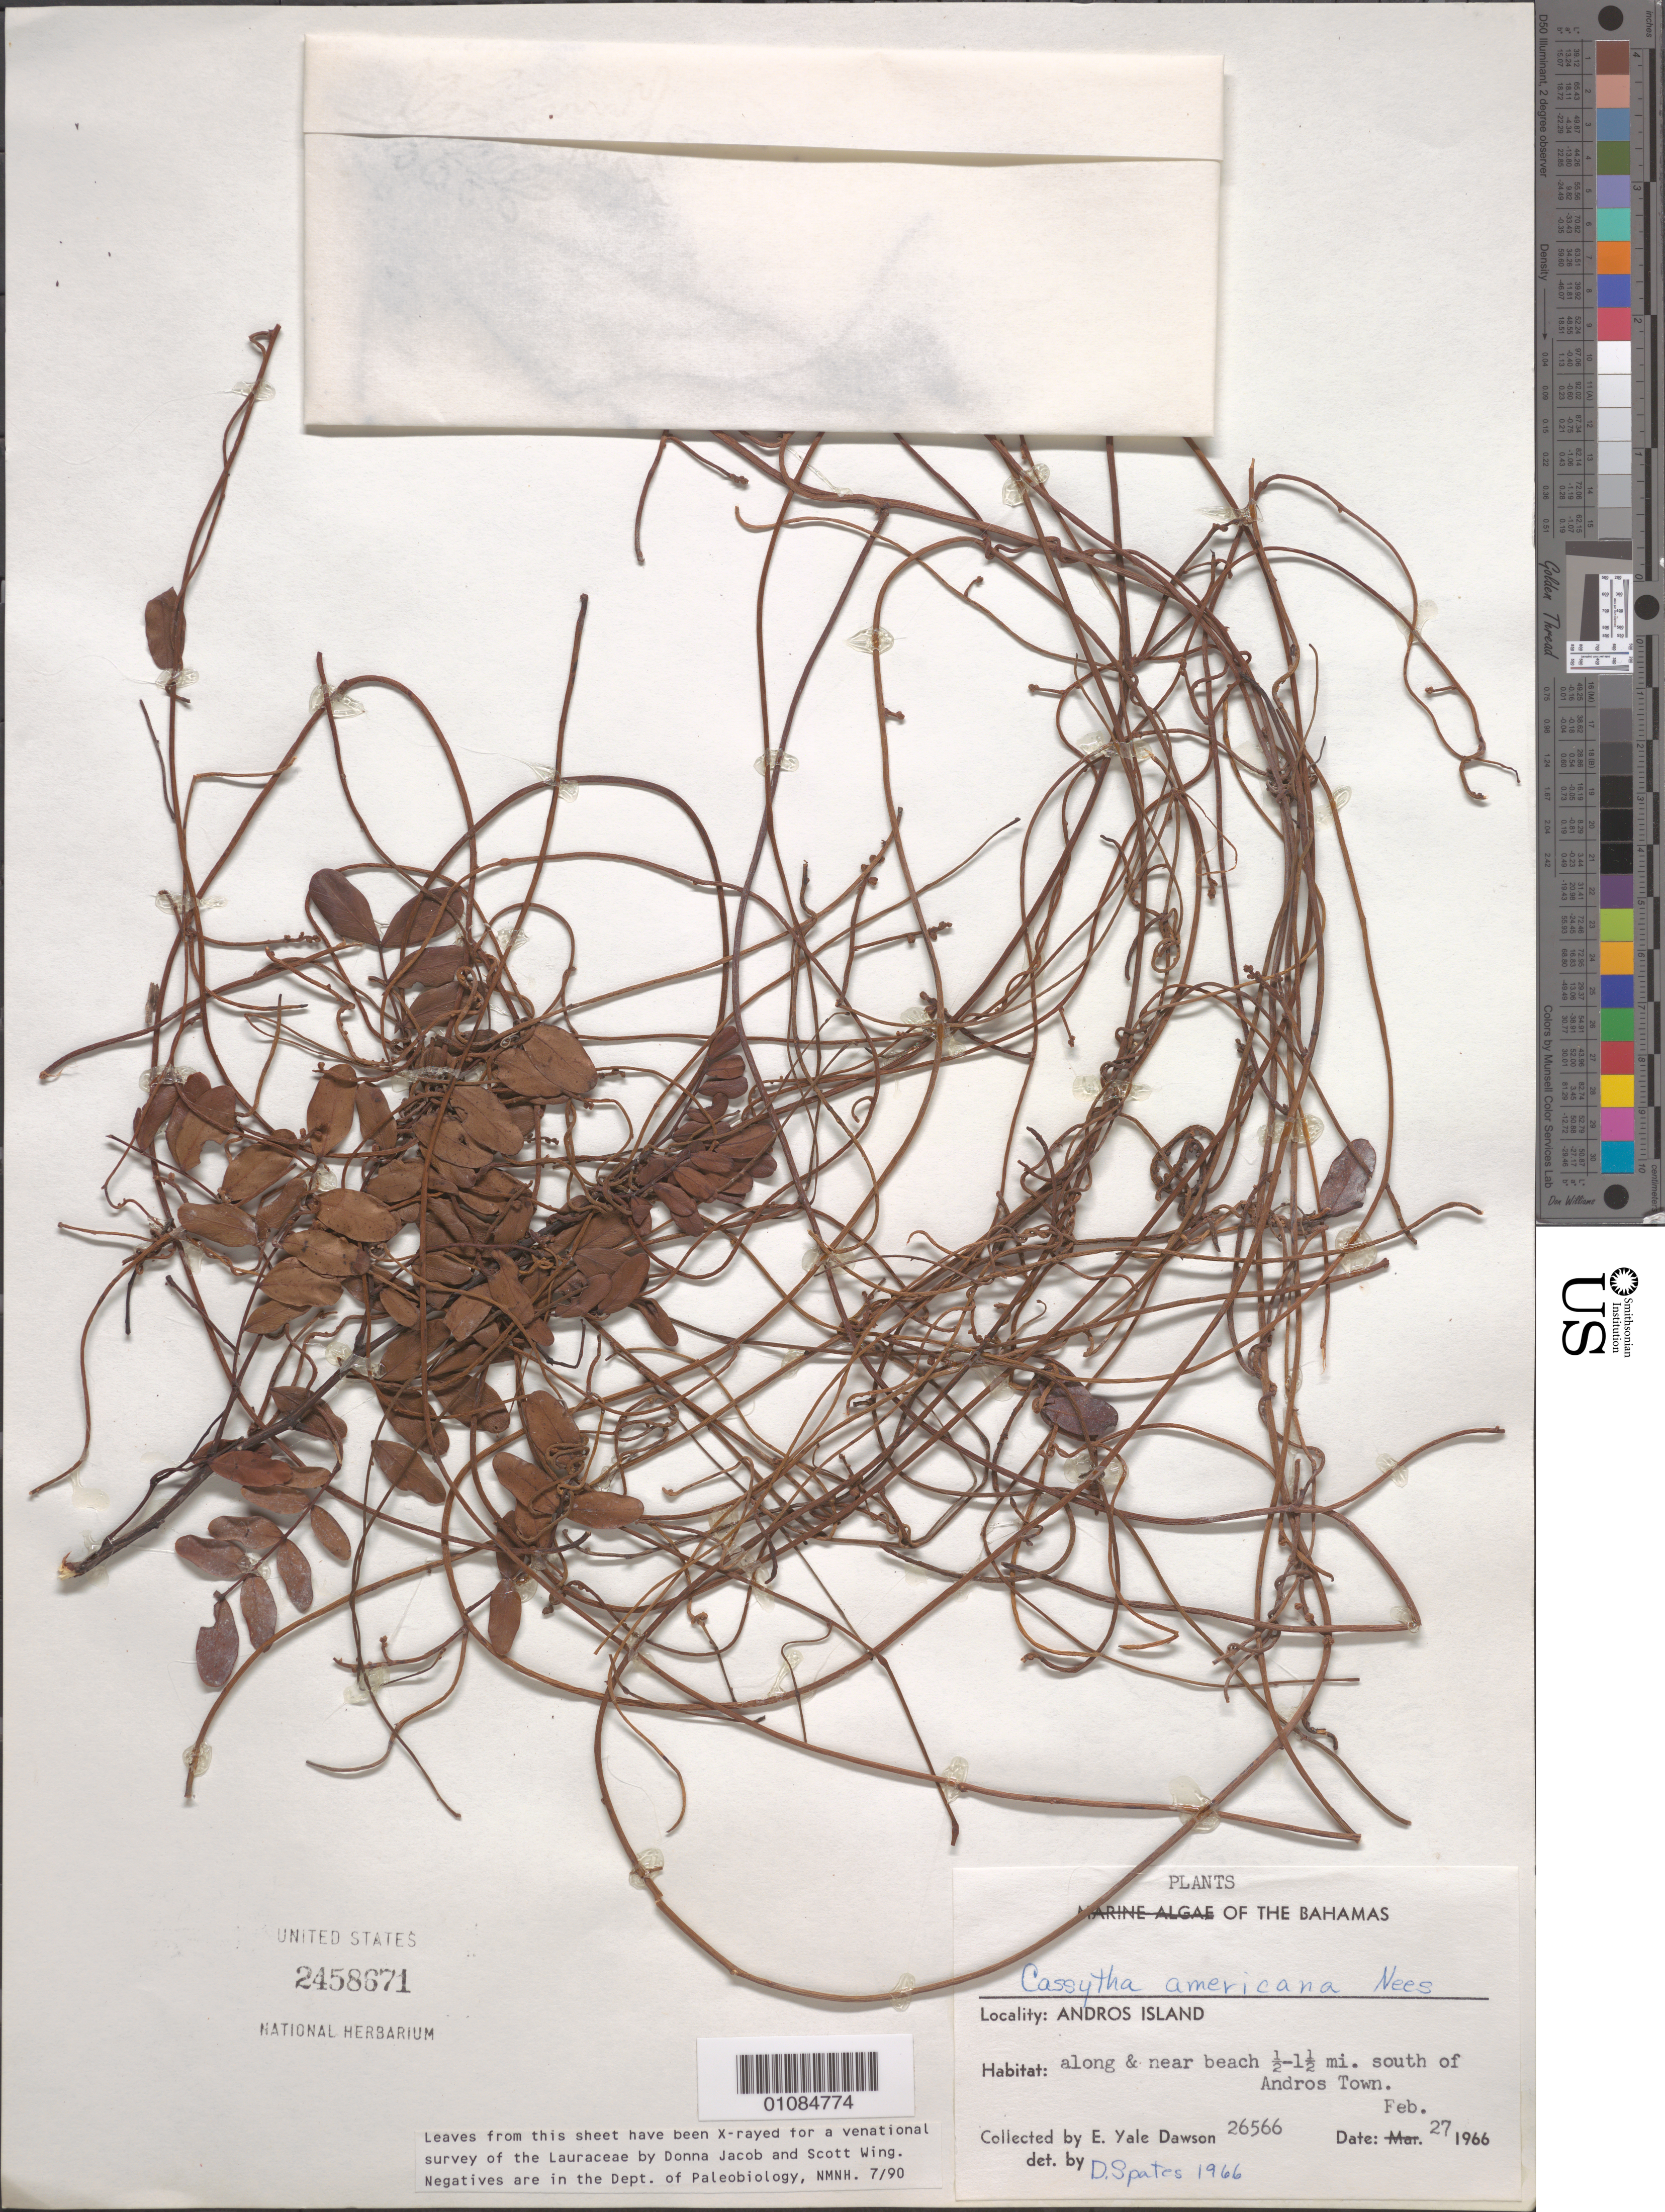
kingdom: Plantae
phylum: Tracheophyta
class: Magnoliopsida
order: Laurales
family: Lauraceae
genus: Cassytha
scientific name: Cassytha filiformis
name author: L.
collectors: E. Y. Dawson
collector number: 26566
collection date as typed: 27 Feb 1966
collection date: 1966-02-27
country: Bahamas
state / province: North Andros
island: Andros I.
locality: Along and near the beach 0.5 to 1.5 mi. S of Andros Town.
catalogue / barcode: US 2458671